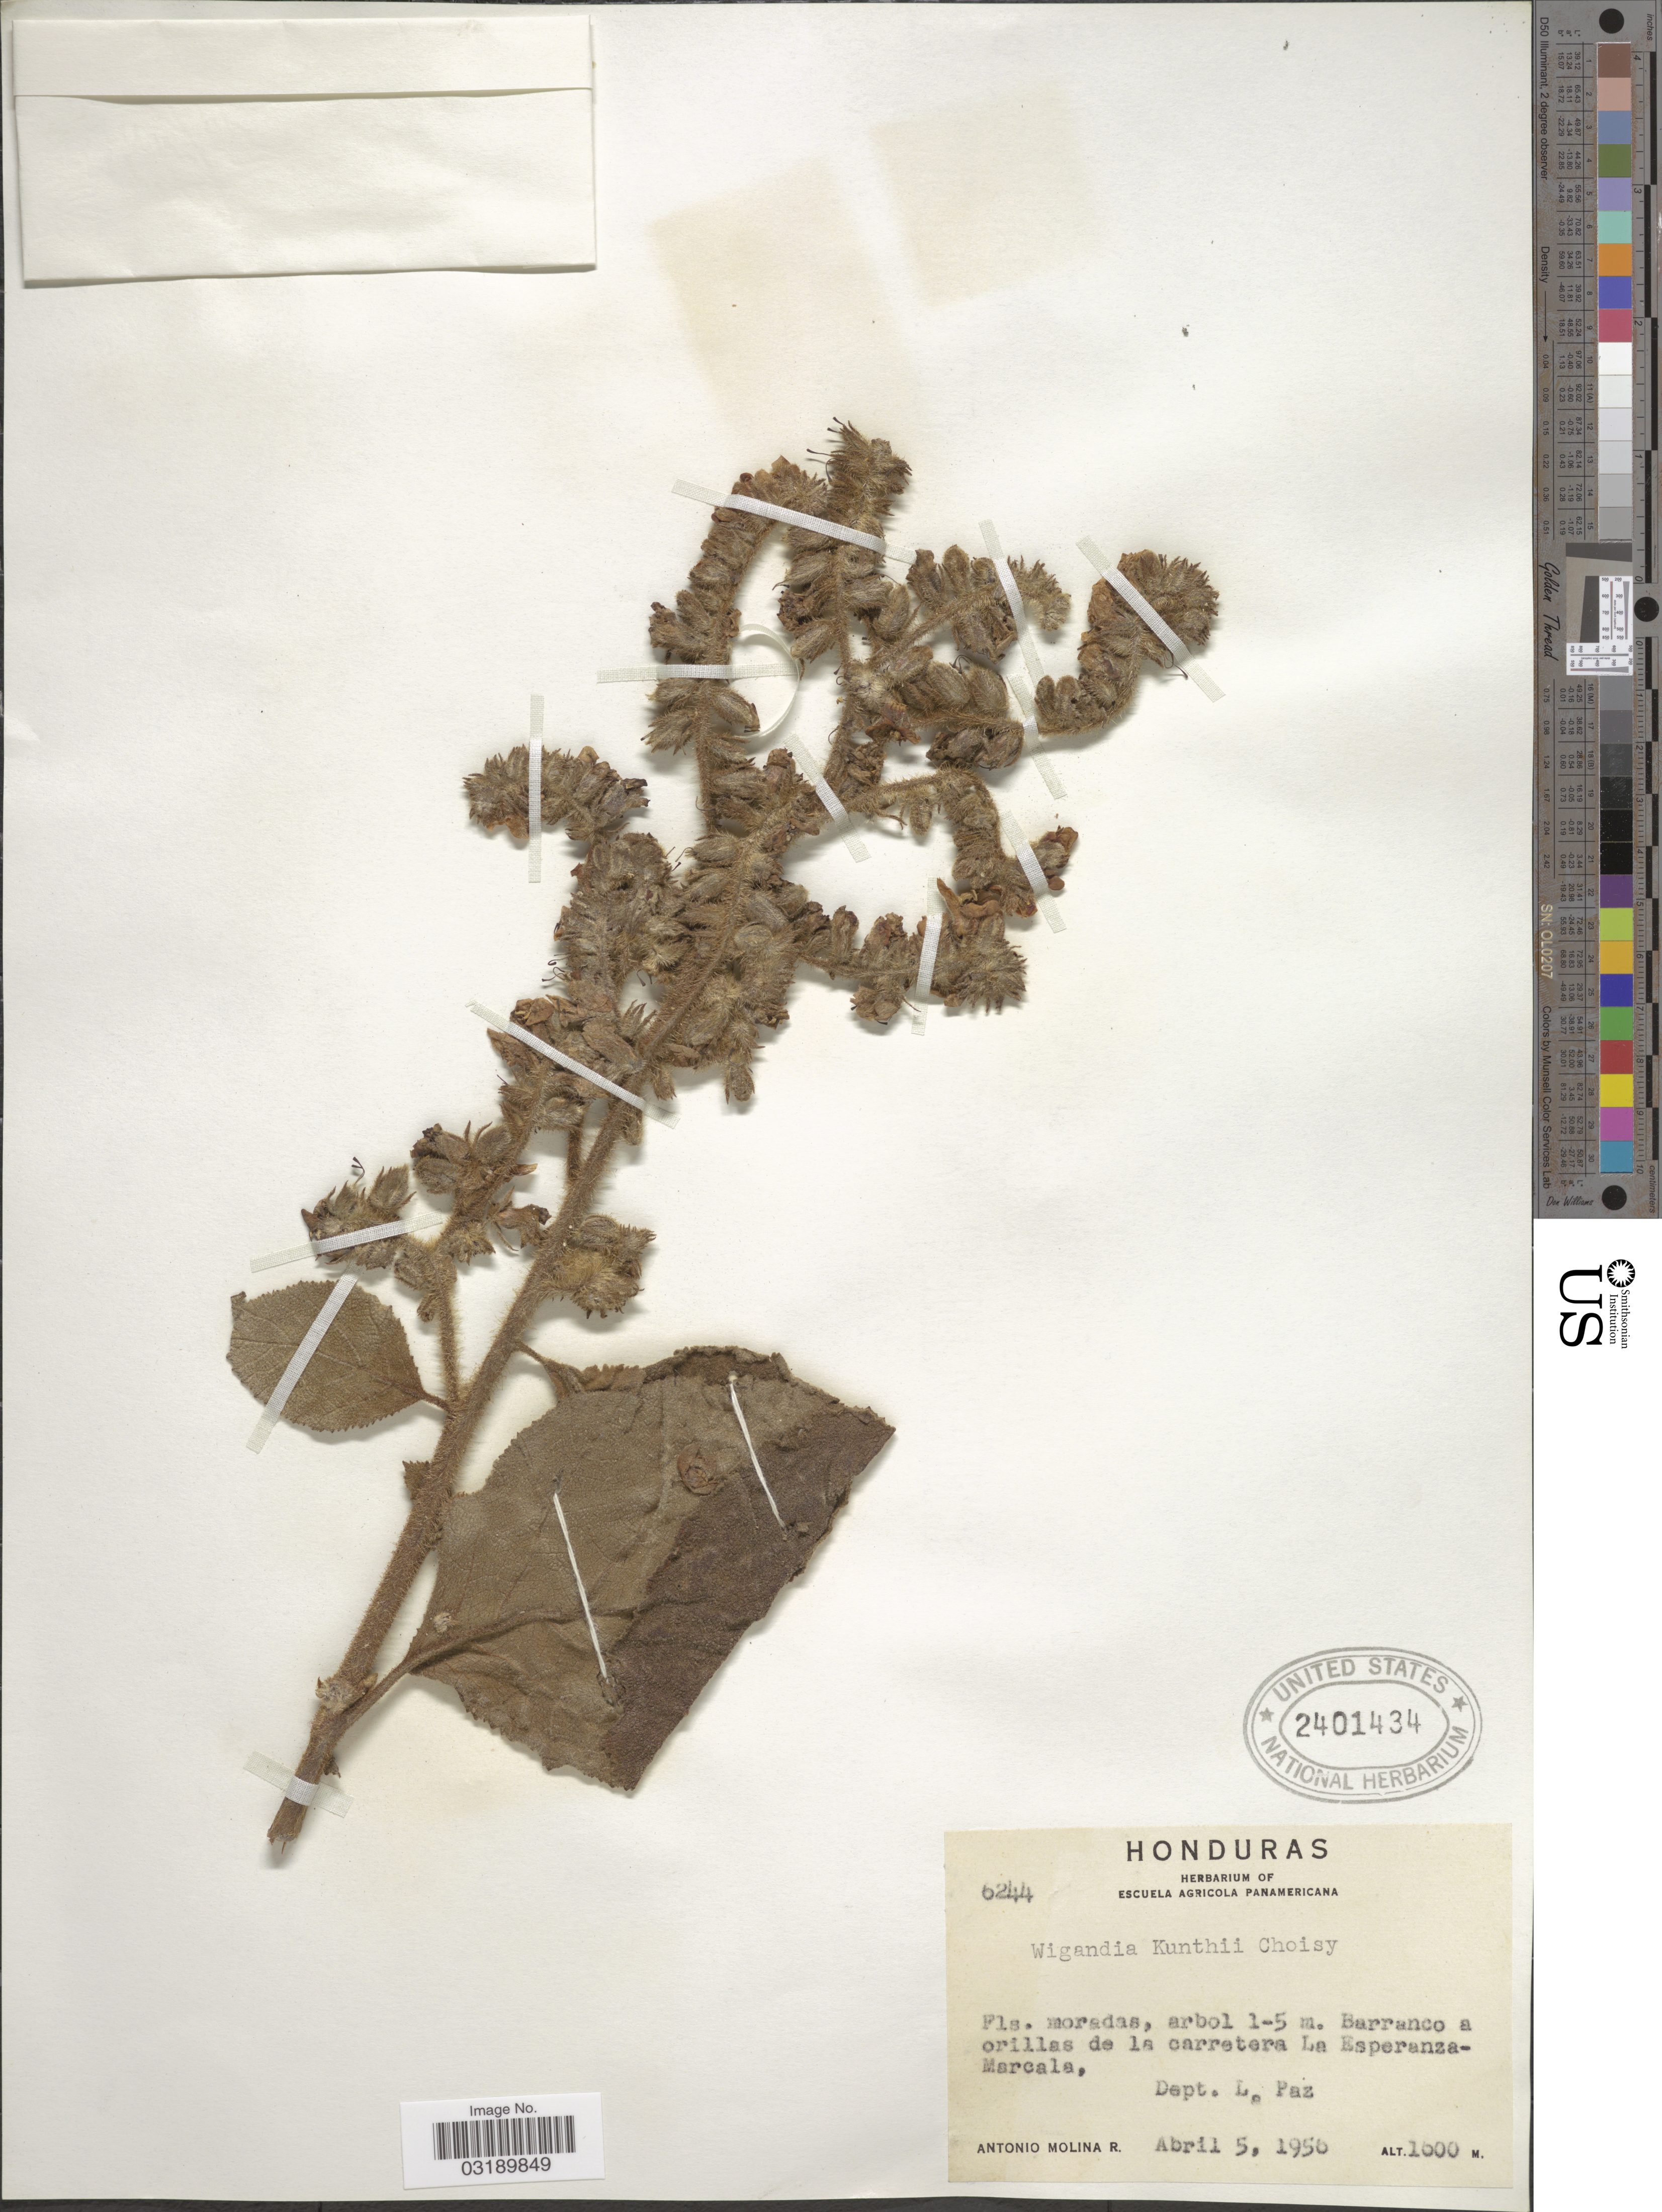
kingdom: Plantae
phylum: Tracheophyta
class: Magnoliopsida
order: Boraginales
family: Namaceae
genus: Wigandia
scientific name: Wigandia kunthii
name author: Choisy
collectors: A. Molina R.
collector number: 6244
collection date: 1956-04-05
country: Honduras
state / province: La Paz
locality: Barranco a orillas de la carretera La Esperanza-Marcala, Dept. La Paz.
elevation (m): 1600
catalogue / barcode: US 2401434